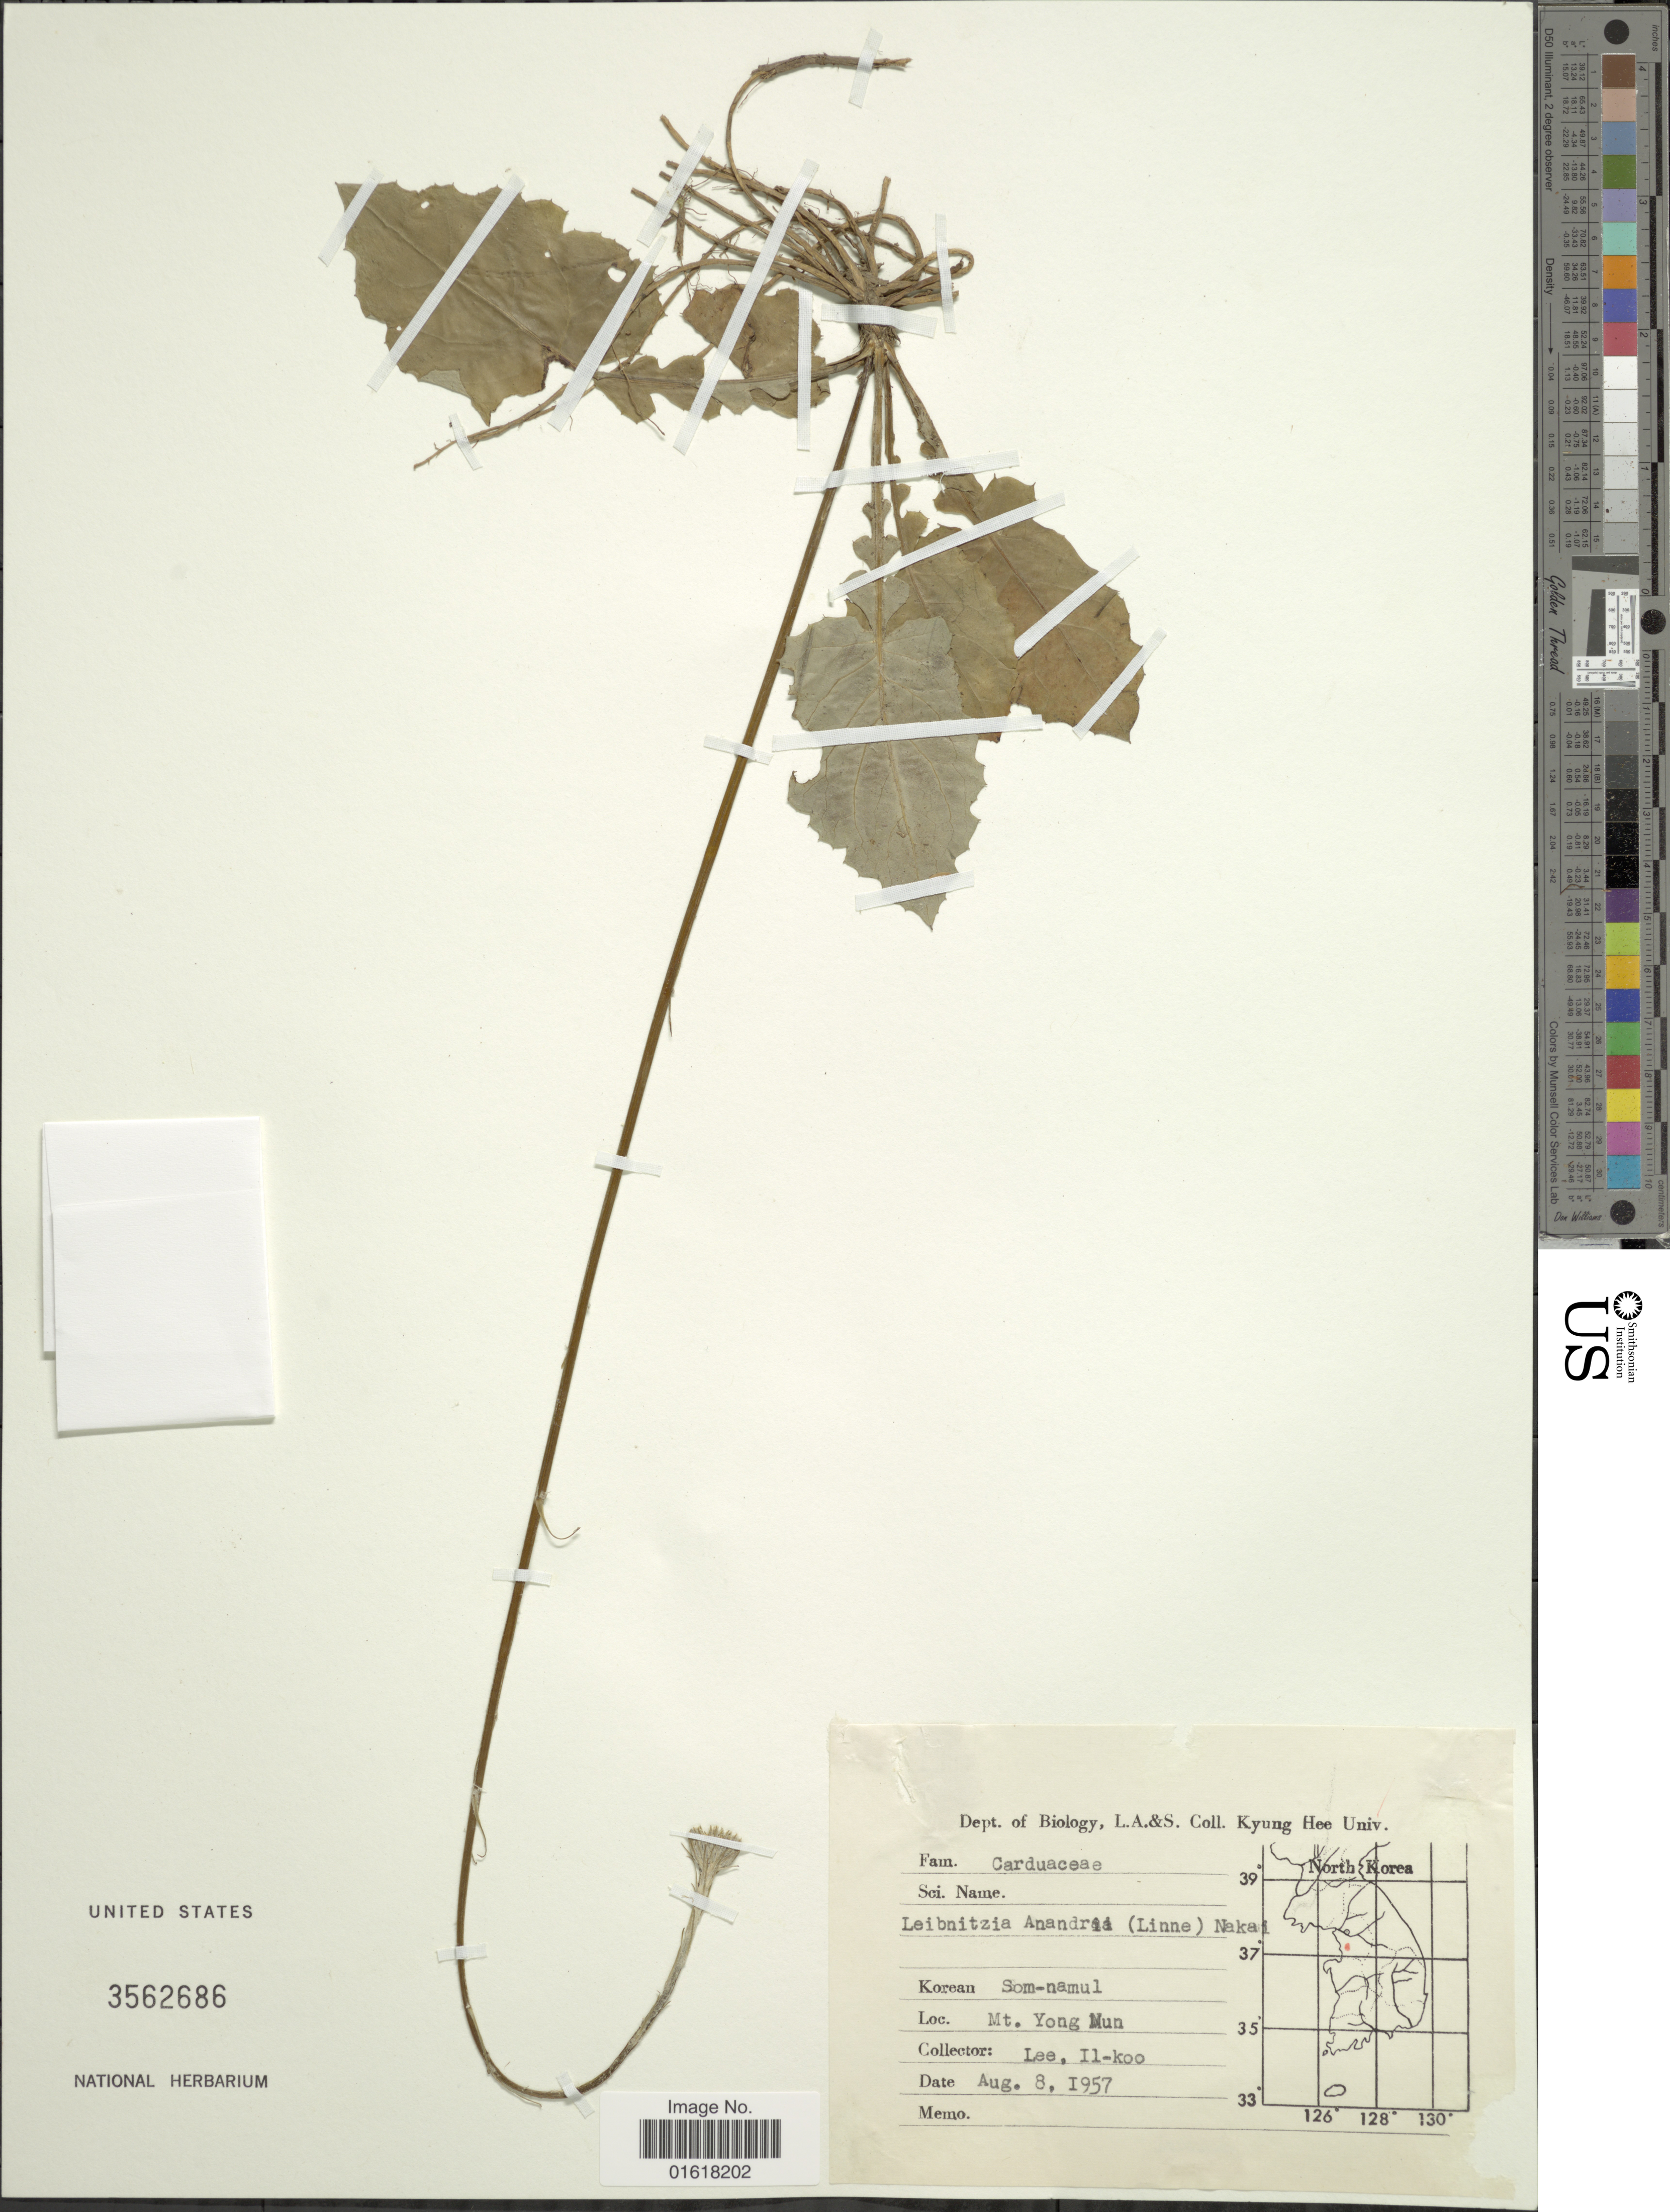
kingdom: Plantae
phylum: Tracheophyta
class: Magnoliopsida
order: Asterales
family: Asteraceae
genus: Leibnitzia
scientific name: Leibnitzia anandria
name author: (L.) Nakai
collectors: I. Lee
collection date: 1957-08-08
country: North Korea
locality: Mt. Yong Nun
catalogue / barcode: US 3562686